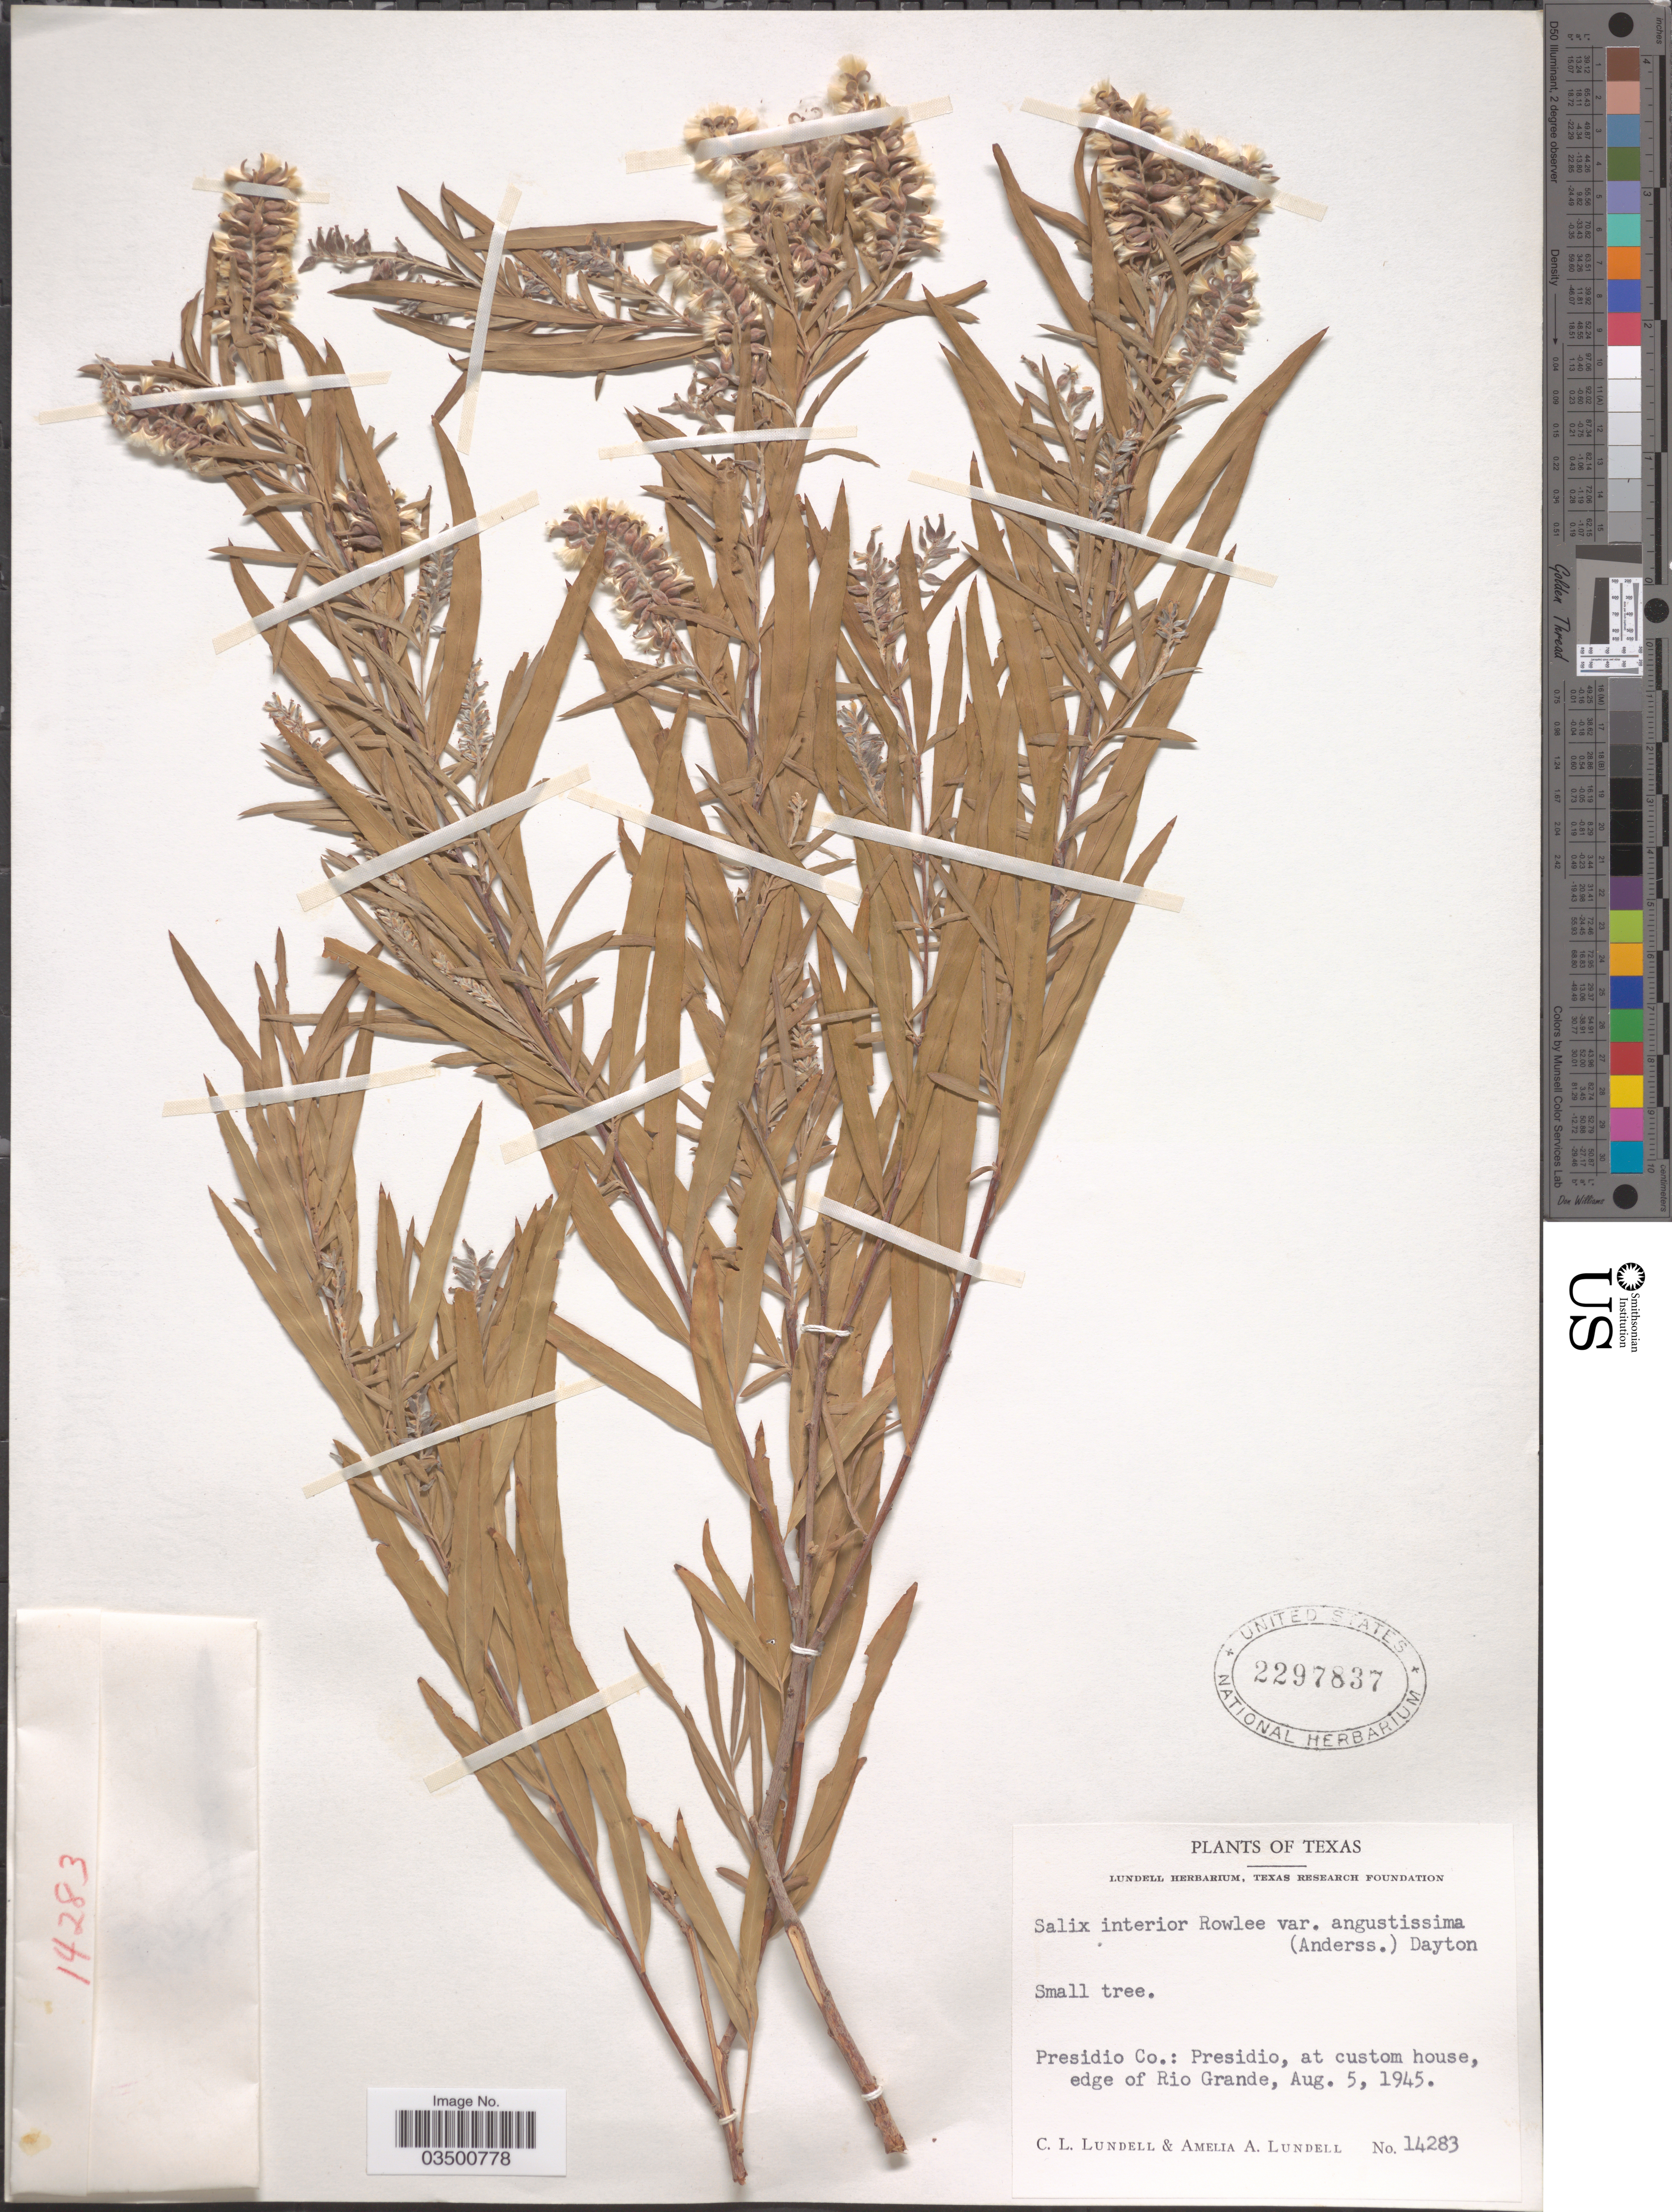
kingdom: Plantae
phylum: Tracheophyta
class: Magnoliopsida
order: Malpighiales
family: Salicaceae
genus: Salix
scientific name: Salix interior var. angustissima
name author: (Andersson) Dayton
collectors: C. L. Lundell & A. A. Lundell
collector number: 14283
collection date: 1945-08-05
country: United States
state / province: Texas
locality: Presidio Co.: Presidio, at custom house, along Rio Grande.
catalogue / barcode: US 2297837